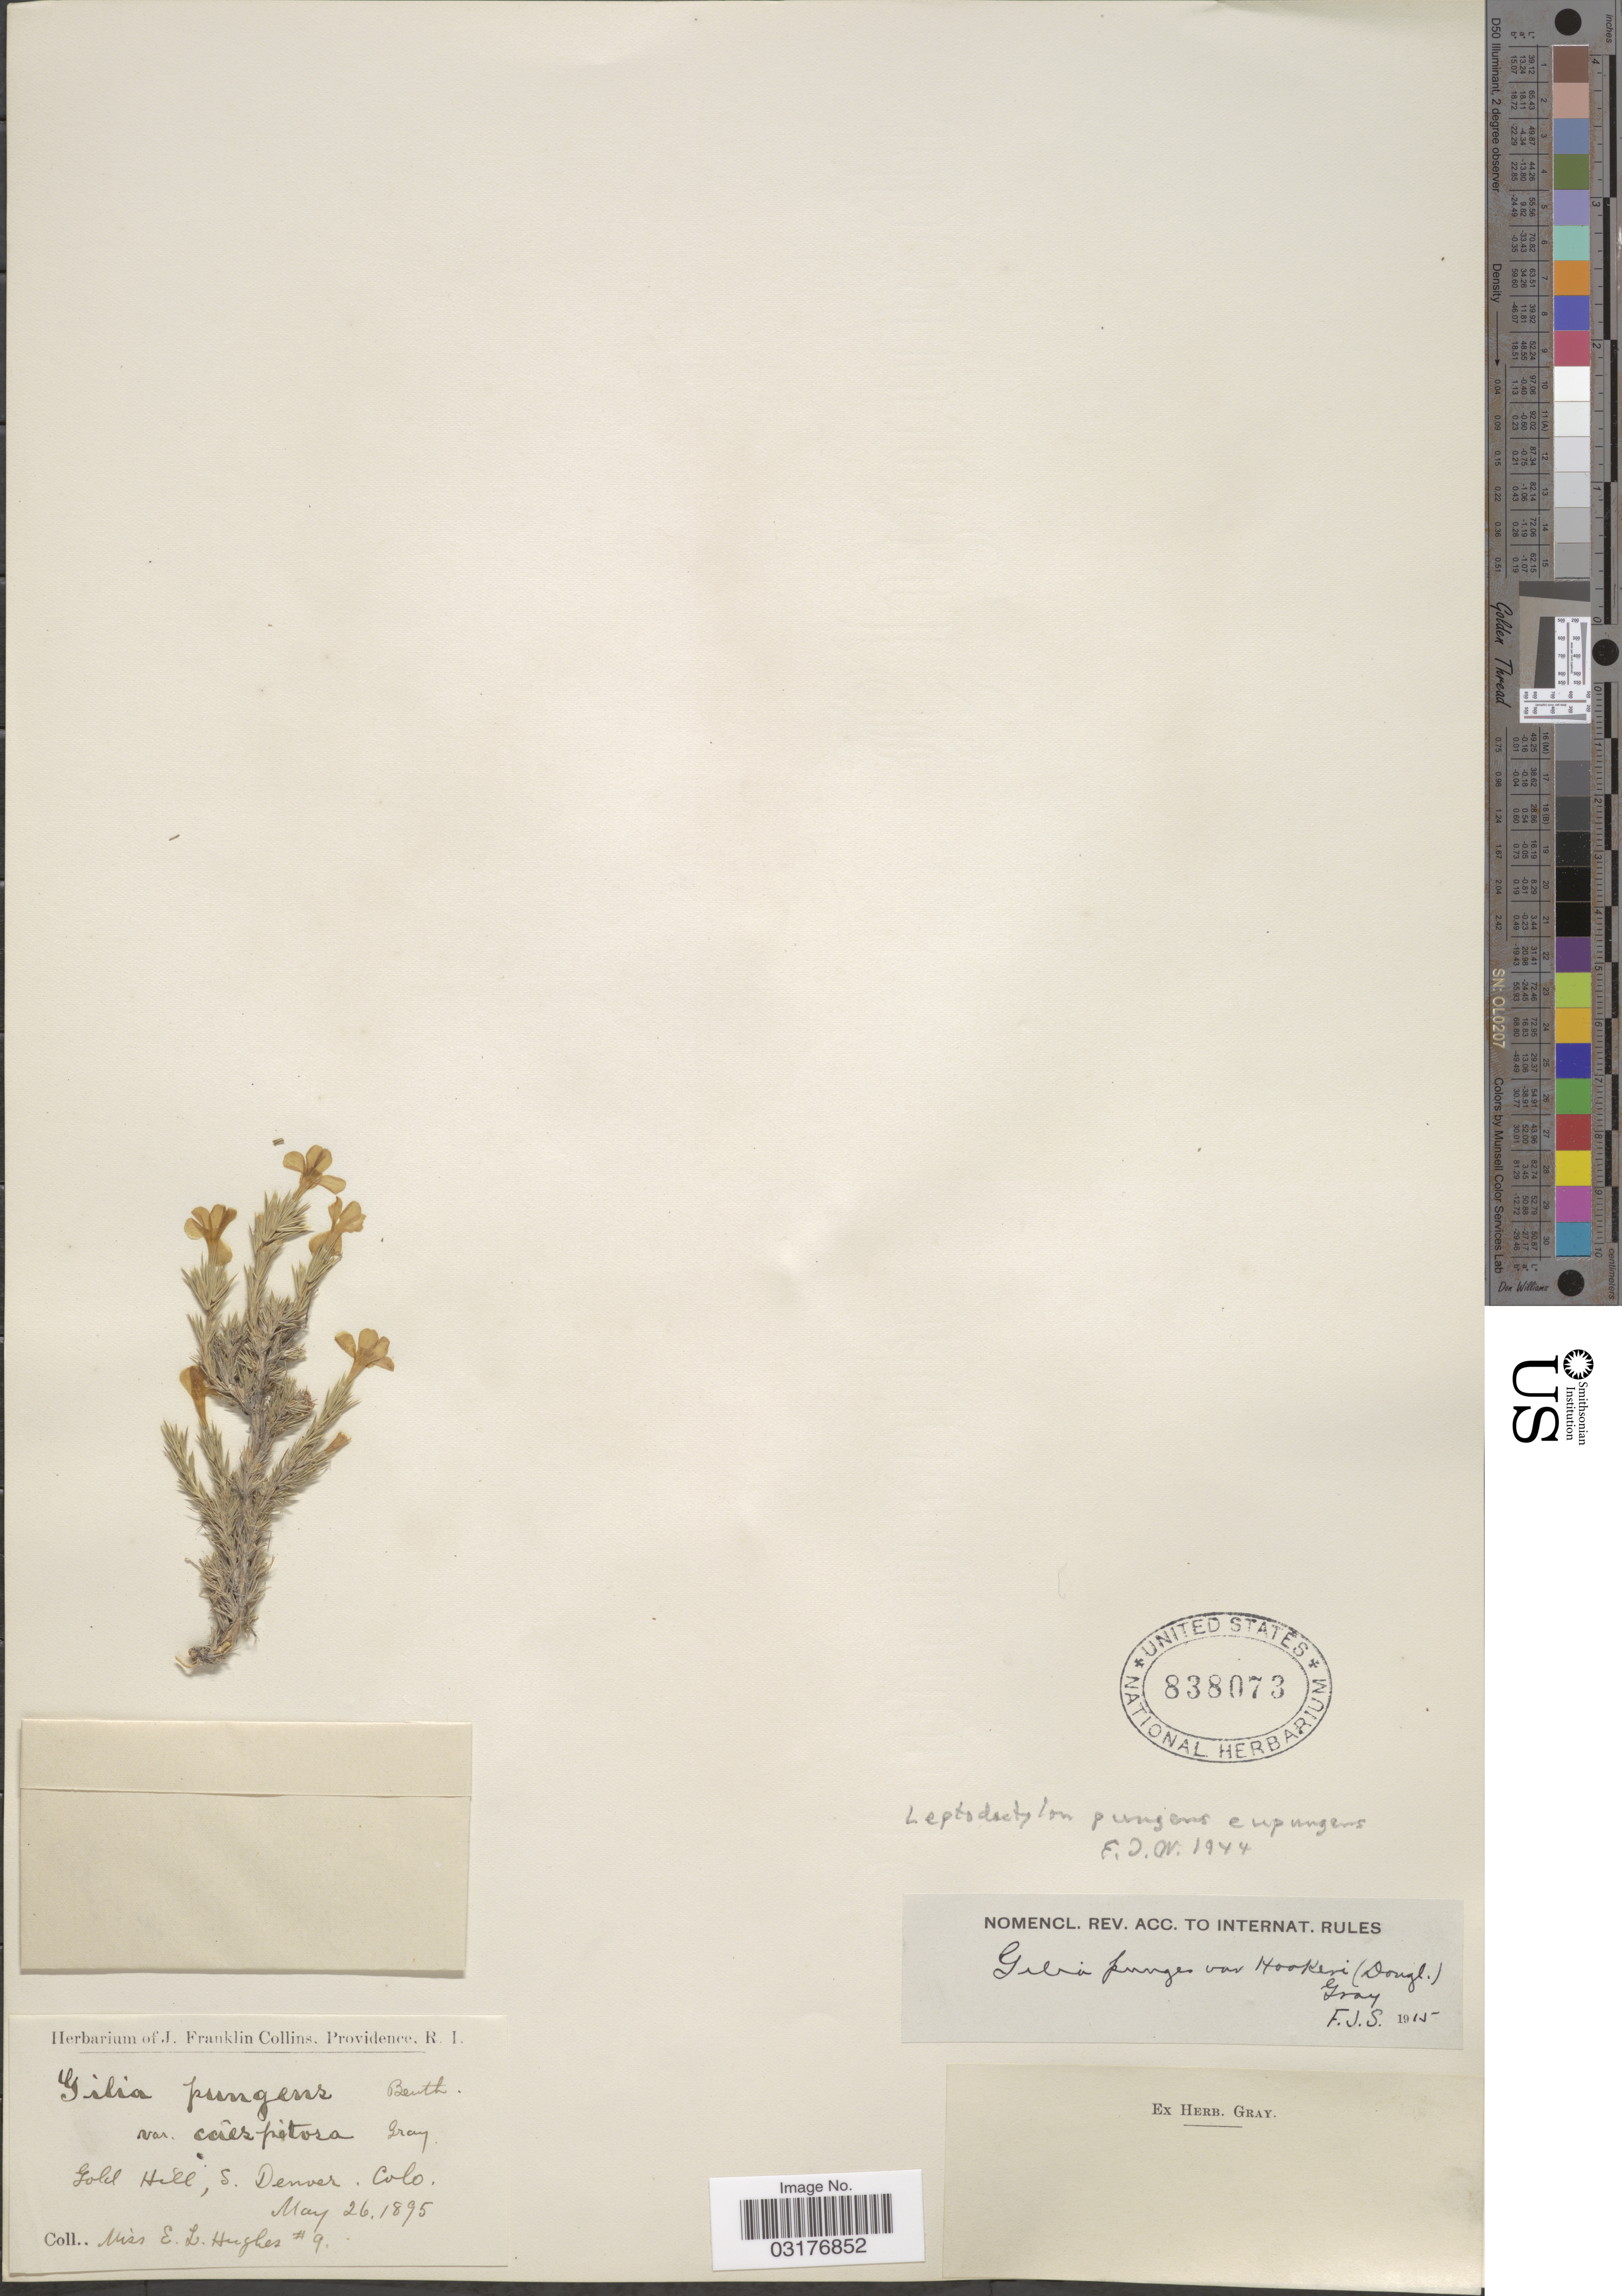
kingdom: Plantae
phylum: Tracheophyta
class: Magnoliopsida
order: Ericales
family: Polemoniaceae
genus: Linanthus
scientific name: Linanthus pungens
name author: (Torr.) J.M. Porter & L.A. Johnson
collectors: E. Hughes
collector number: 9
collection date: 1895-05-26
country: United States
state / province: Colorado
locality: Gold Hill, S. Denver.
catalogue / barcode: US 838073